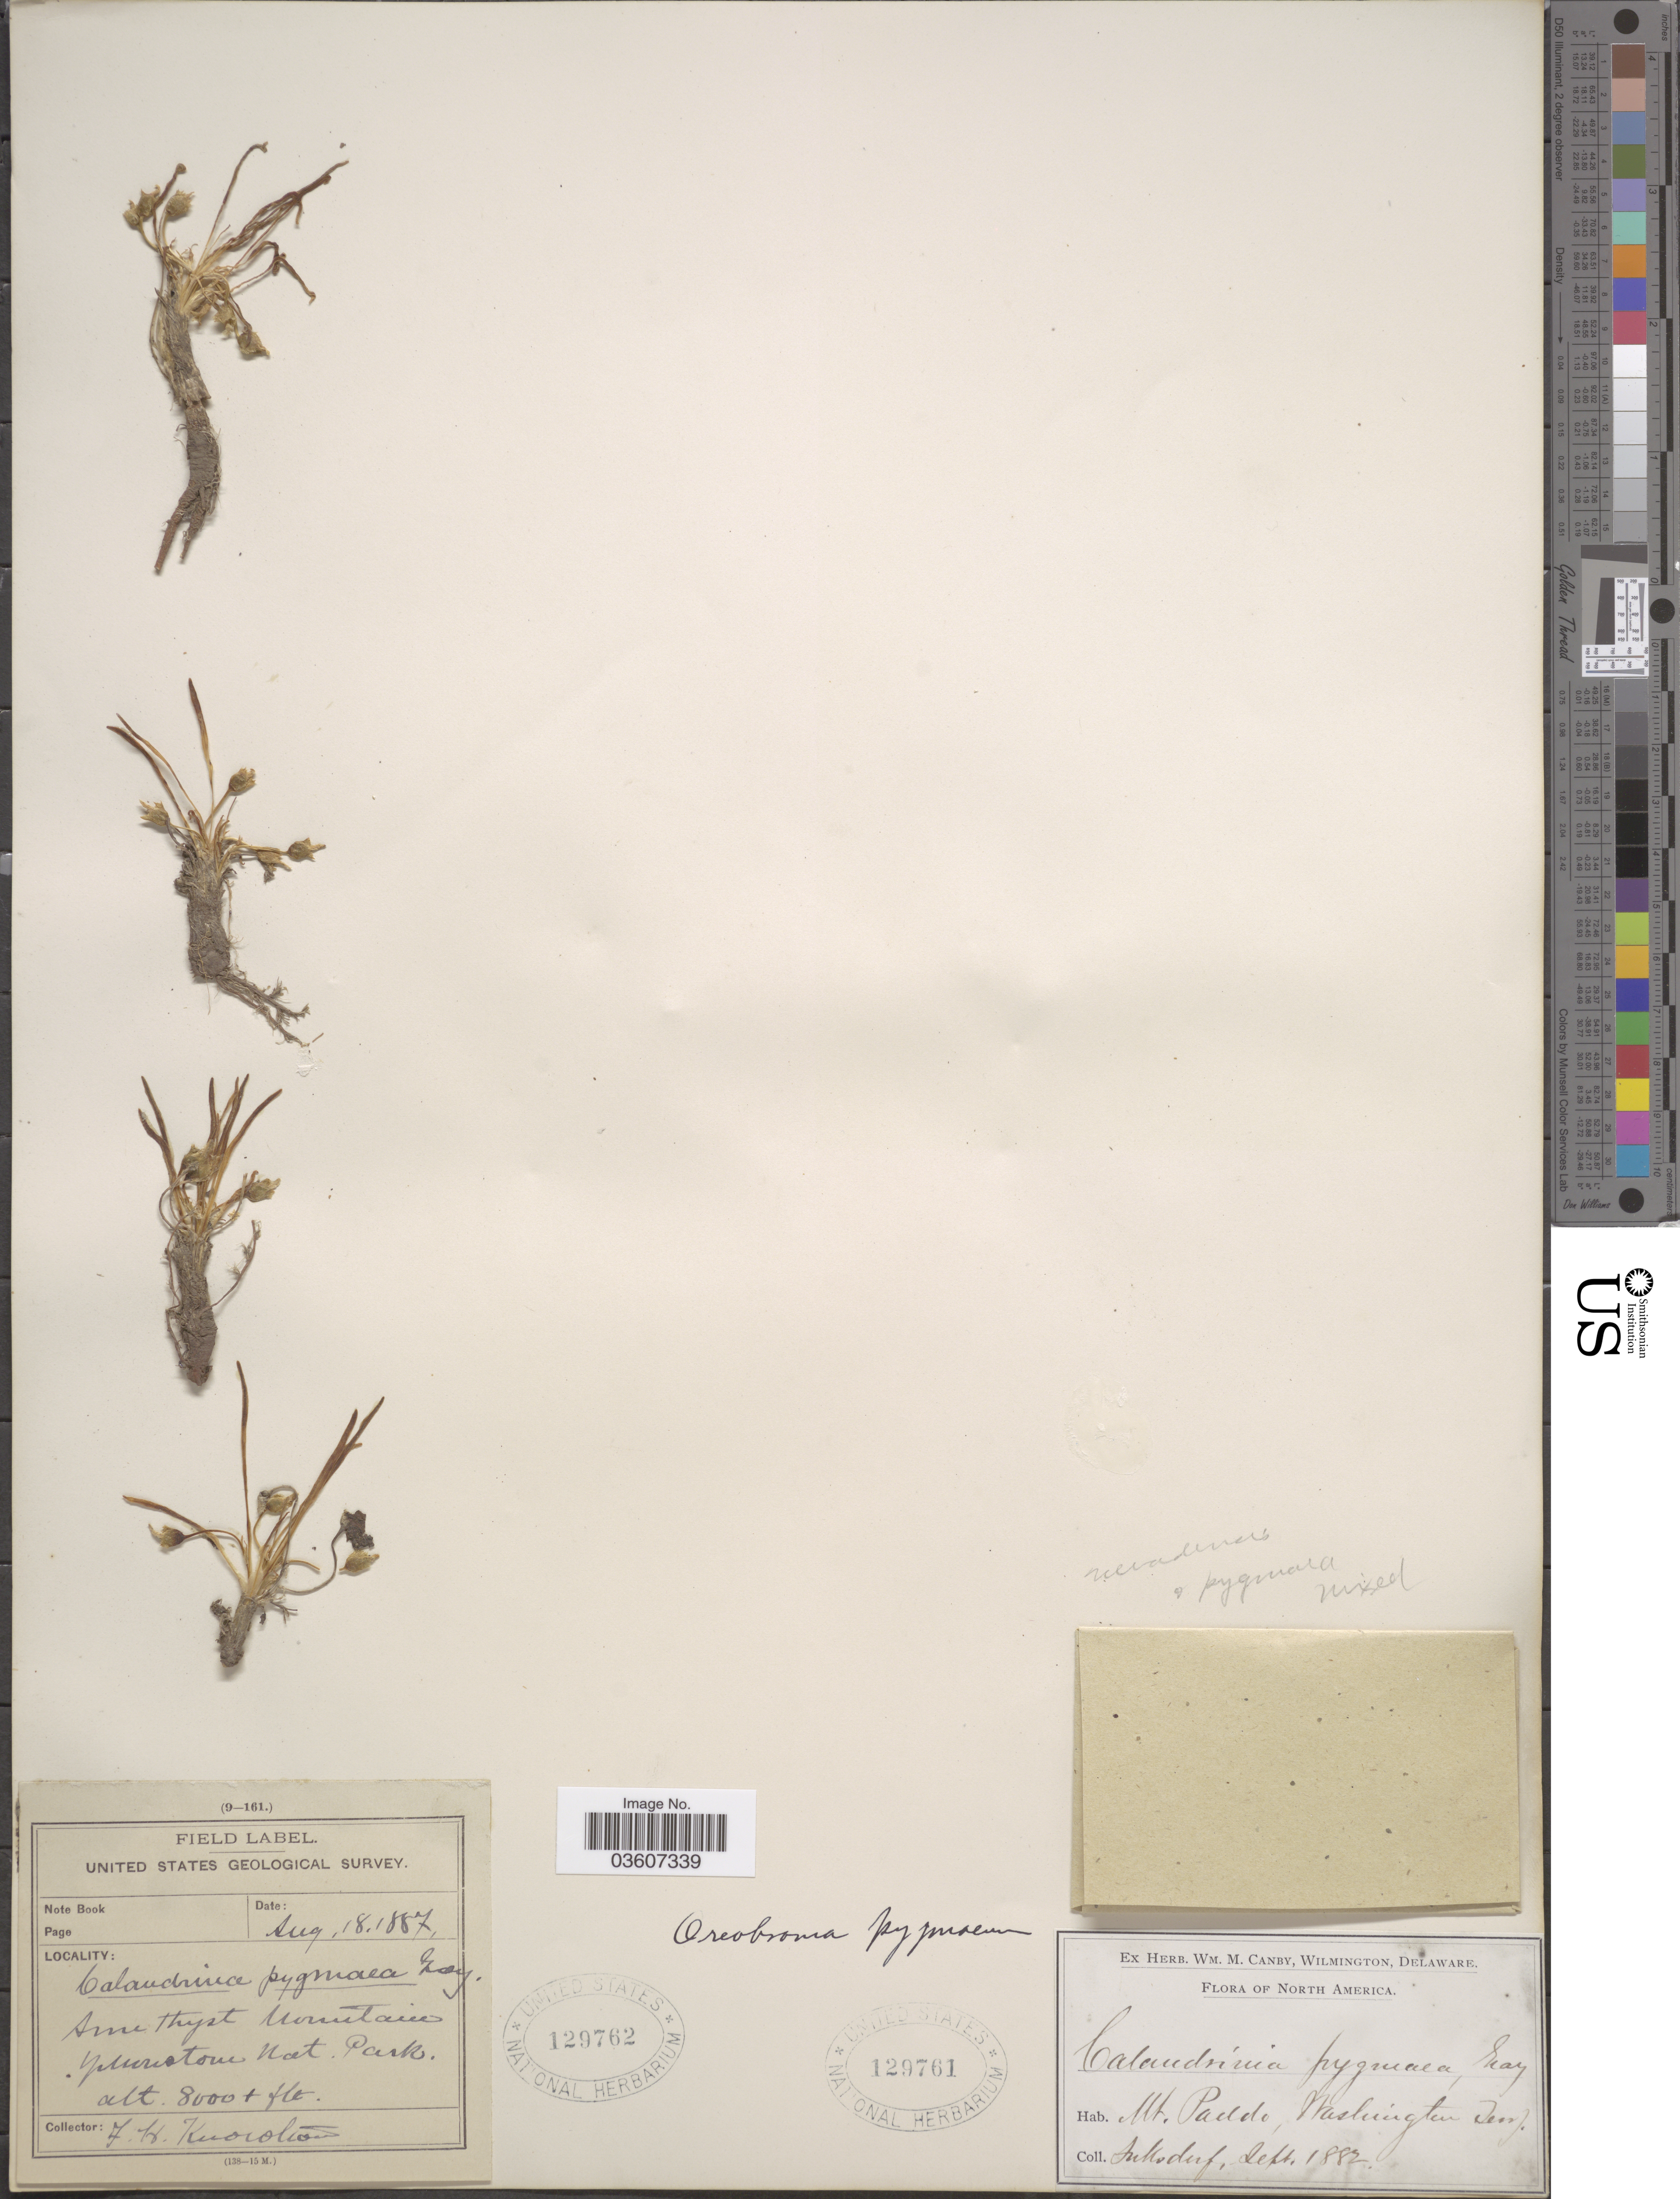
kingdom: Plantae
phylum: Tracheophyta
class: Magnoliopsida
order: Caryophyllales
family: Montiaceae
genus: Lewisia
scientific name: Lewisia pygmaea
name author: (A. Gray) B.L. Rob.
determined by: Strong, Mark T., (BOT), Smithsonian Institution - National Museum of Natural History (UNITED STATES)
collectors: -- Suksdorf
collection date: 1882-09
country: United States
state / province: Washington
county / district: Skamania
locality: Mt. Paddo.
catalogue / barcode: US 129761